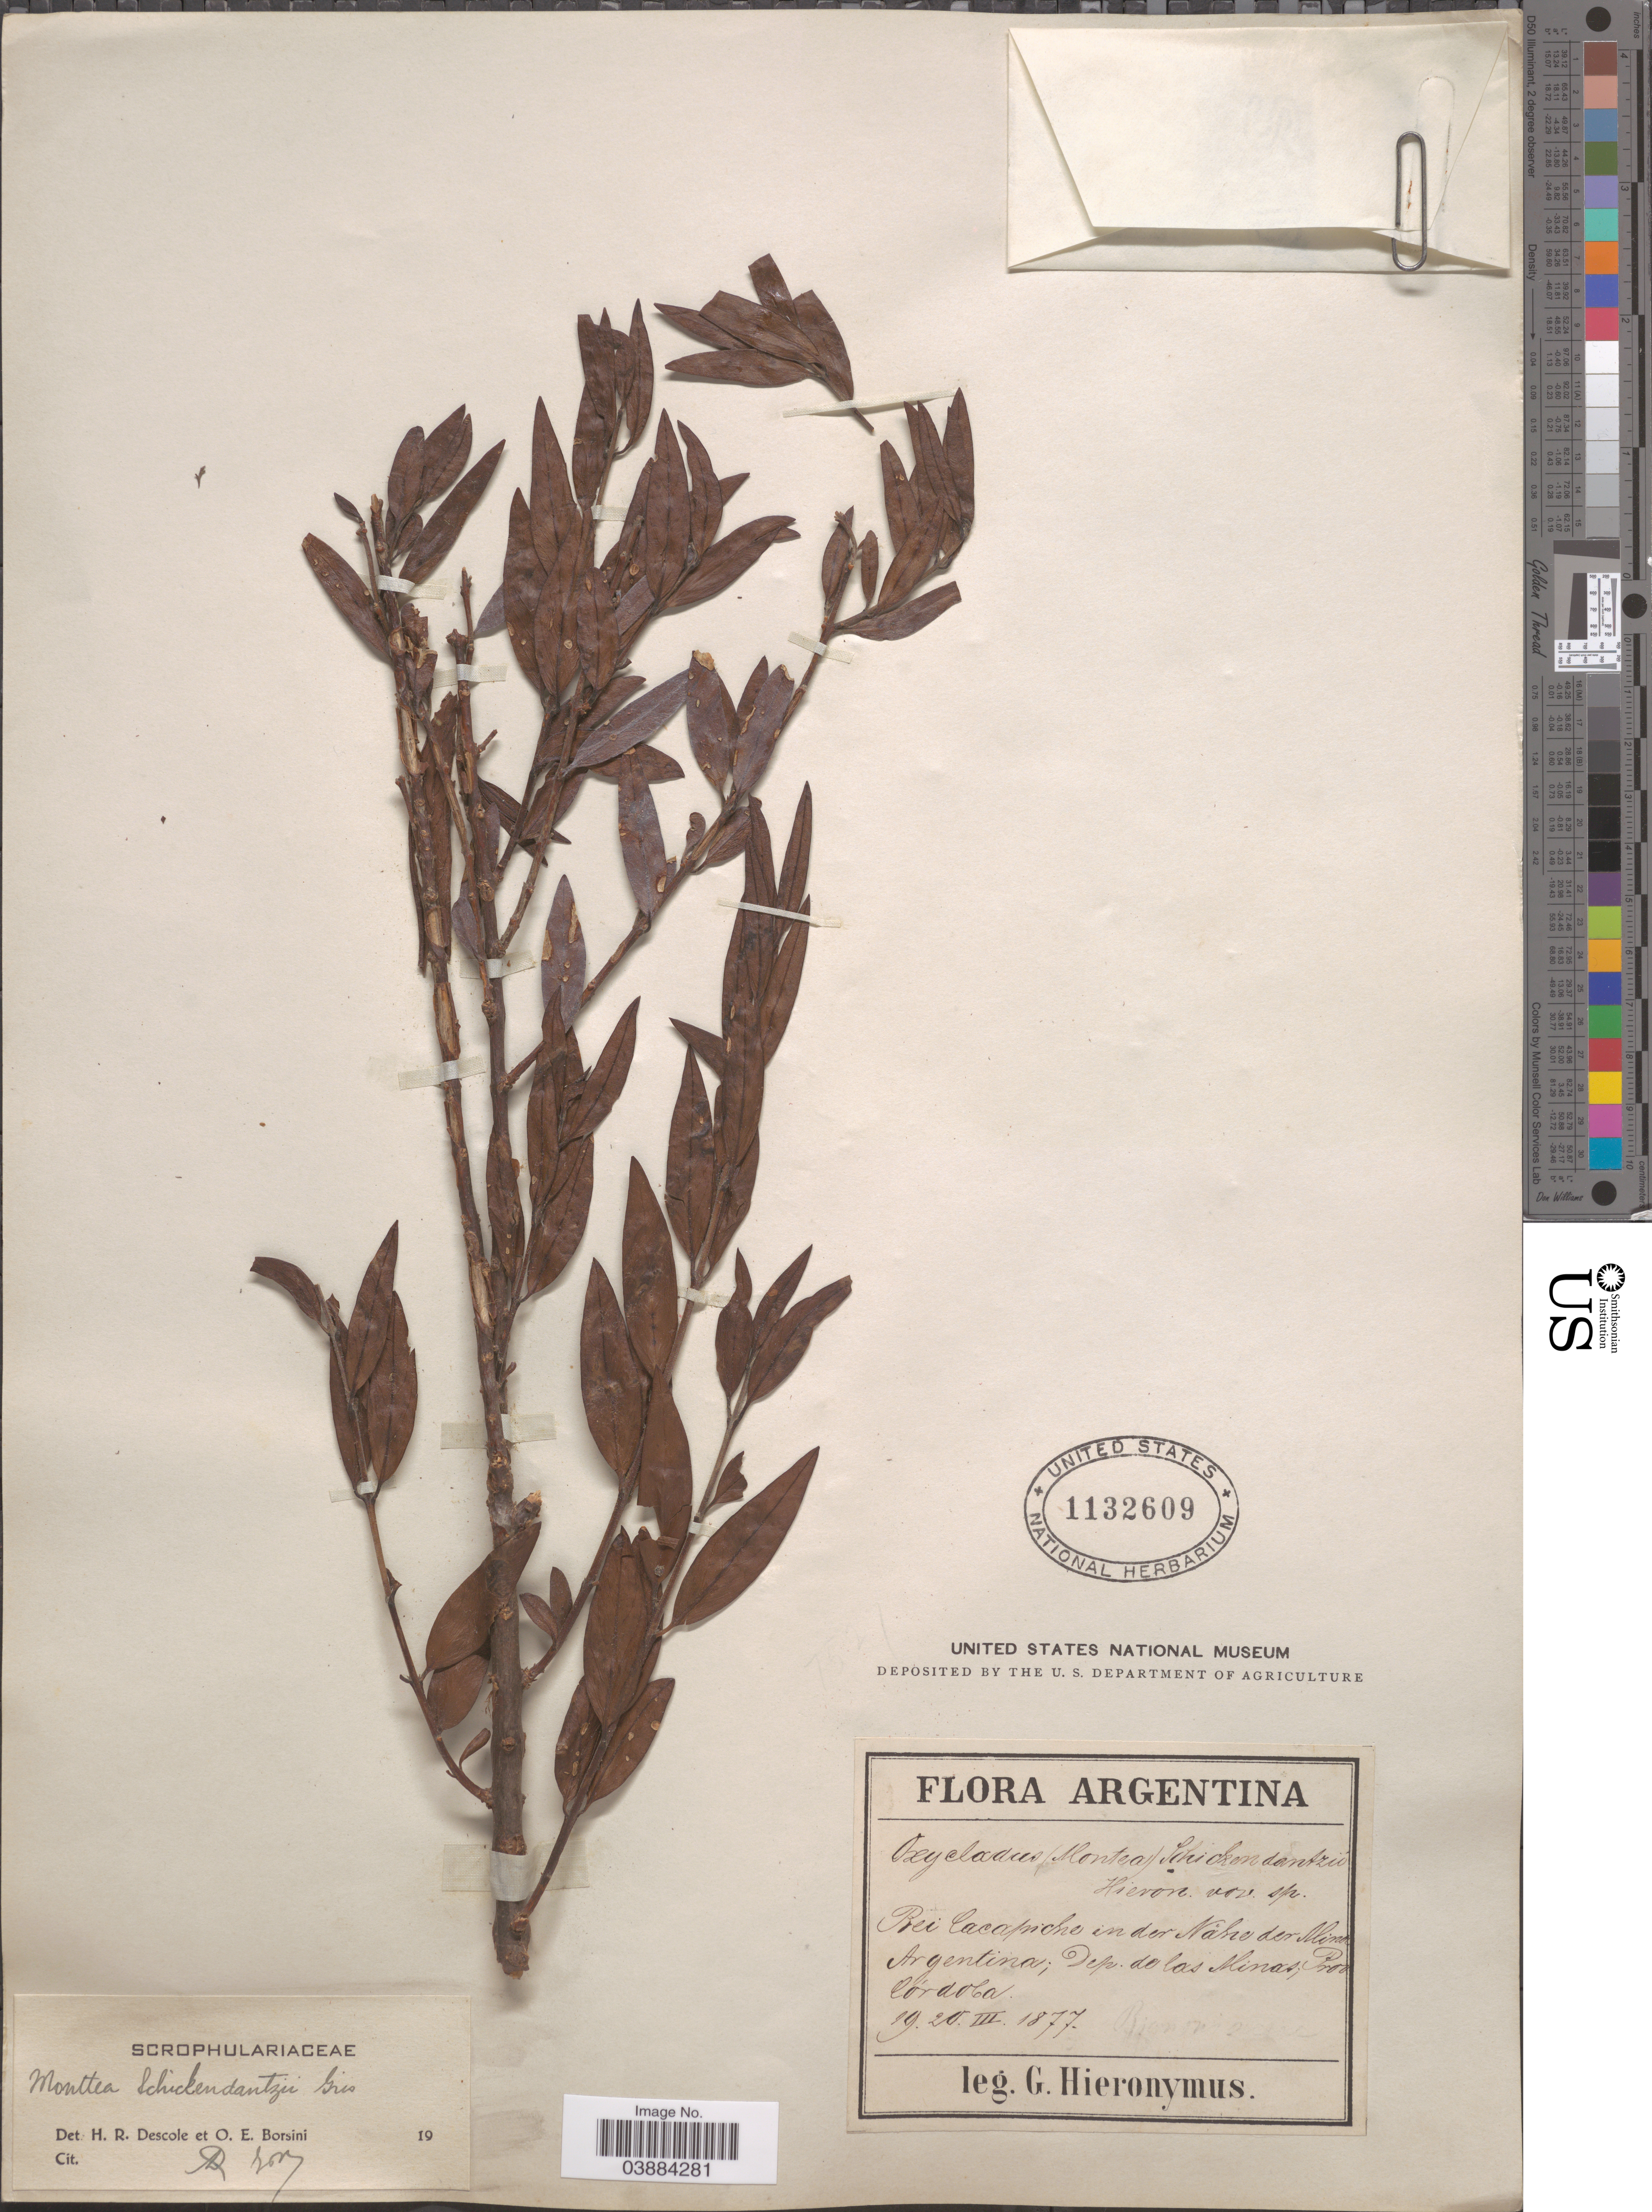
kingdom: Plantae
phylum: Tracheophyta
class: Magnoliopsida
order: Lamiales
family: Plantaginaceae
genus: Monttea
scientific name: Monttea schickendantzii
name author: Griseb.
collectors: G. H. Hieronymus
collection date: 1877-03-19/1877-03-20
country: Argentina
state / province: Cordoba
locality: Bei Cacapiche in der Nahe [interpreted] der Mina, Dep. de las Minas.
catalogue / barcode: US 1132609